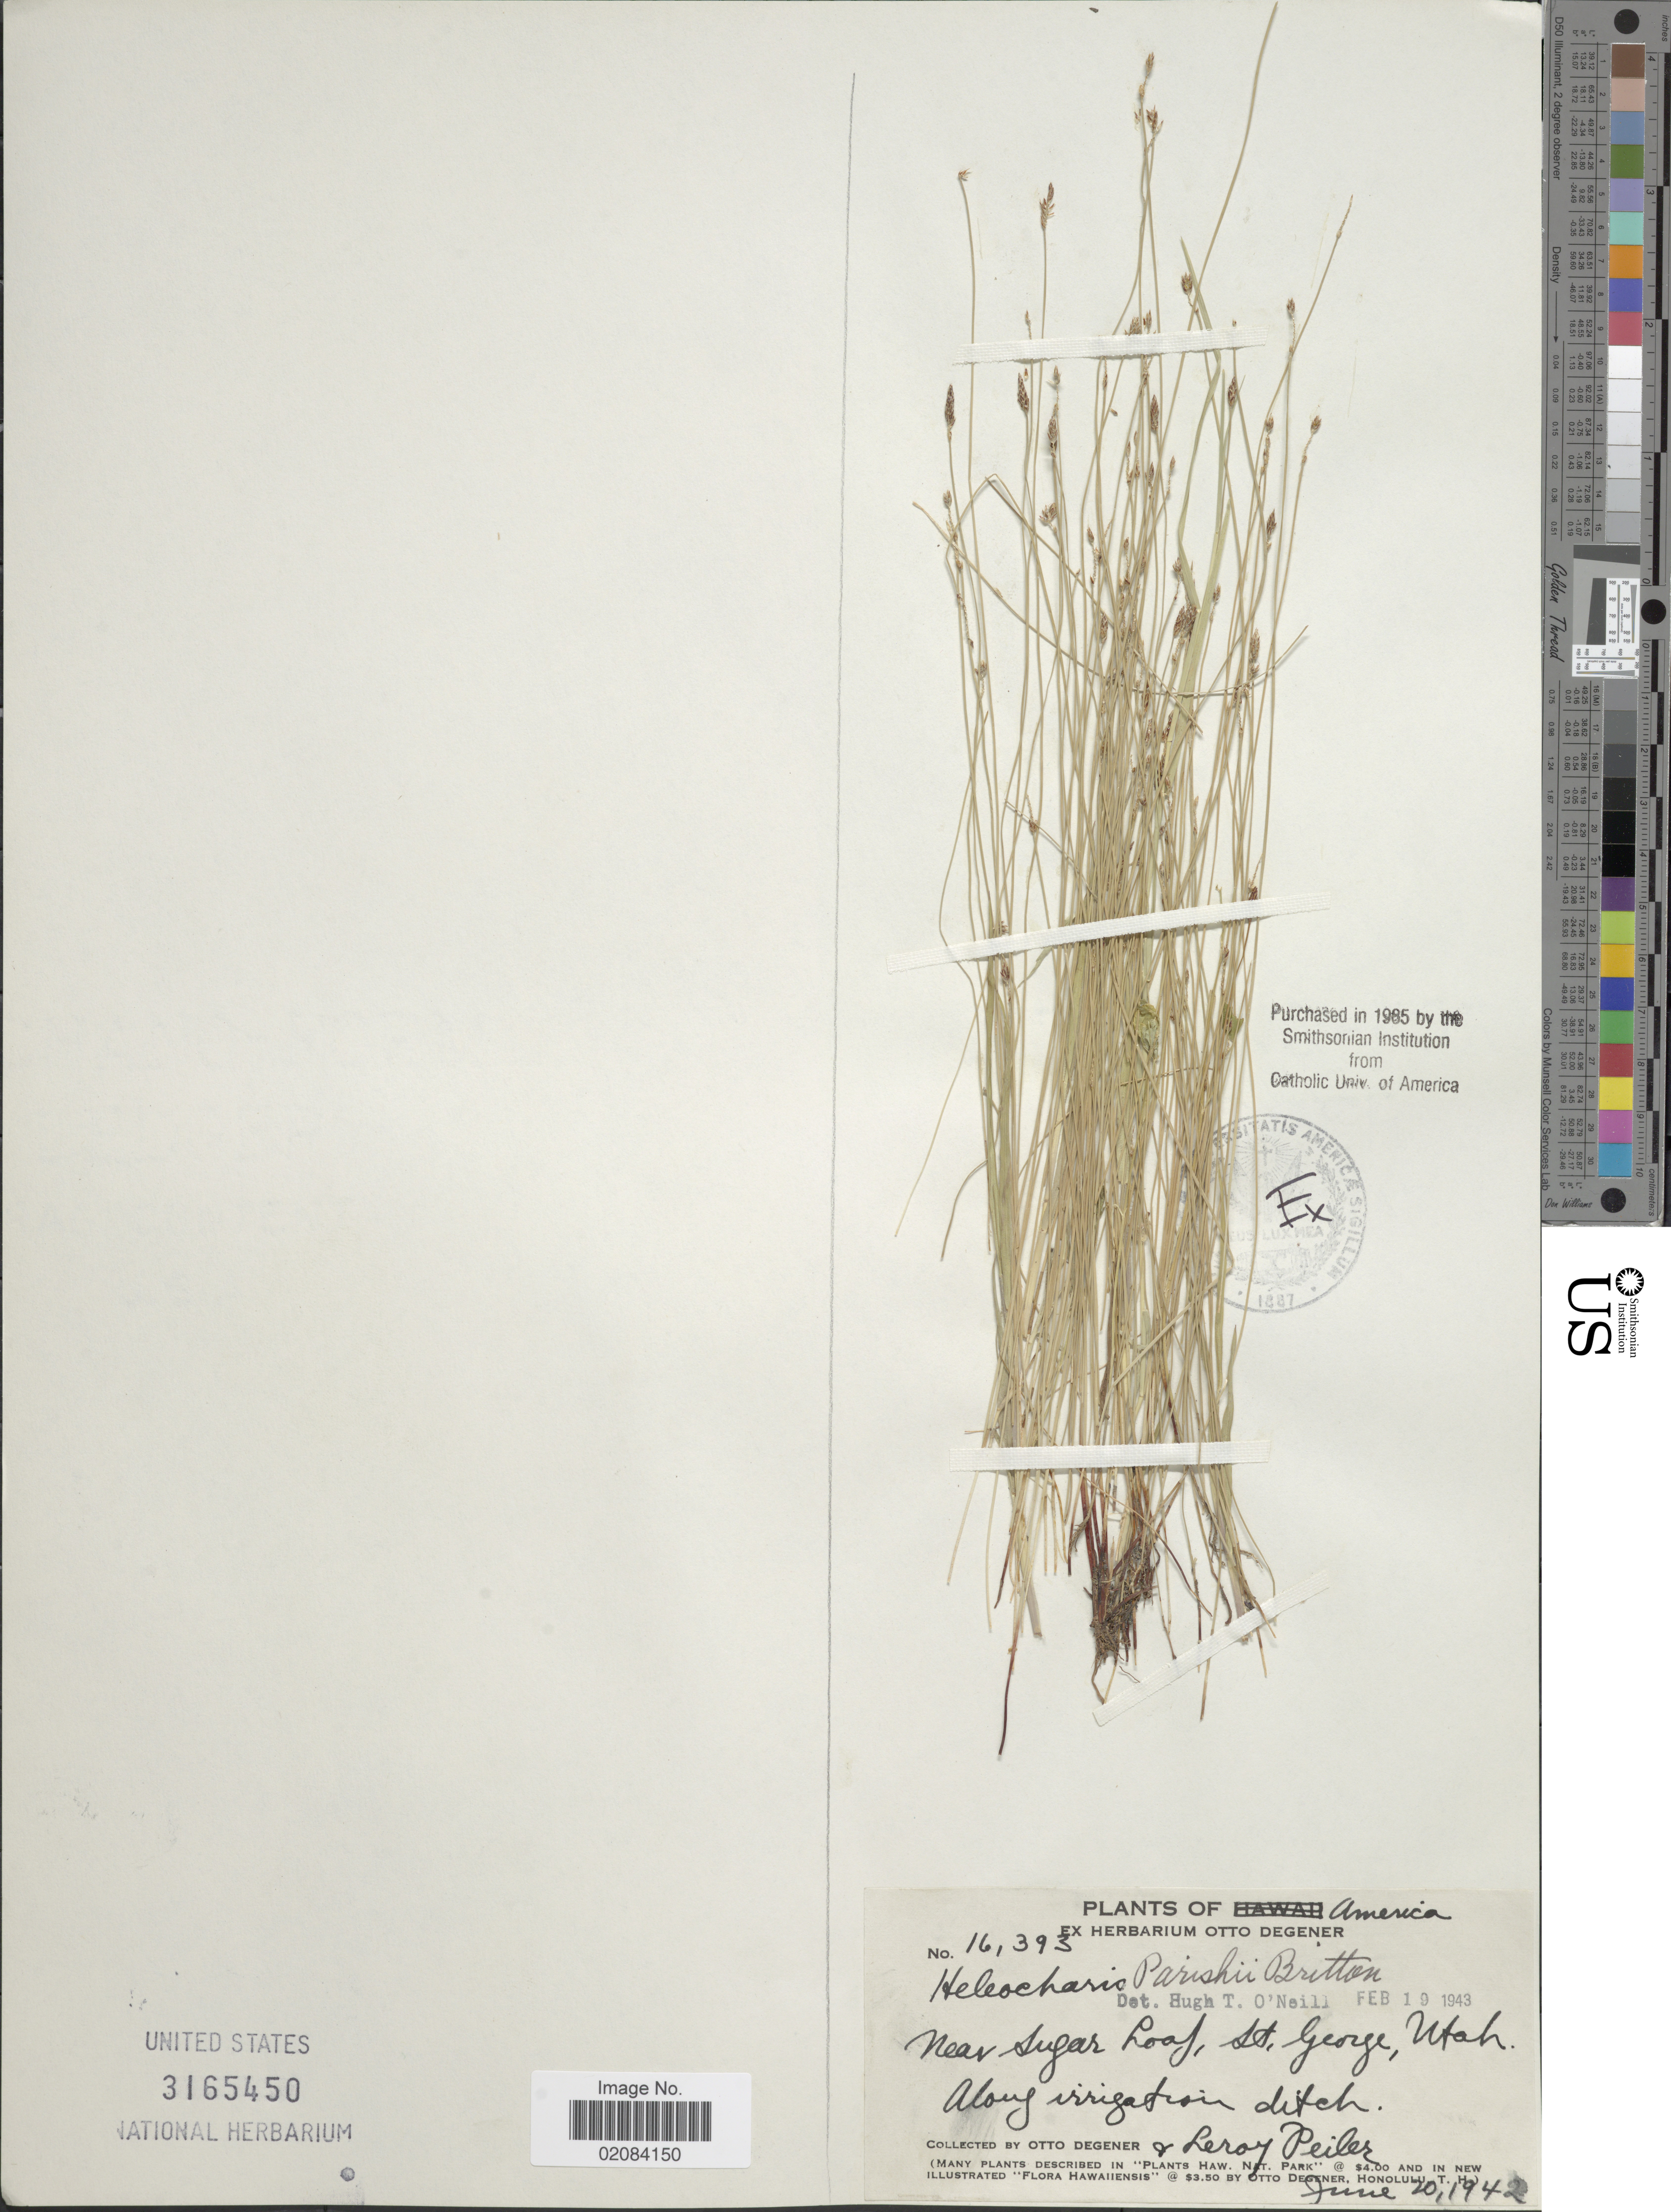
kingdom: Plantae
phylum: Tracheophyta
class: Liliopsida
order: Poales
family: Cyperaceae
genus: Eleocharis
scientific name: Eleocharis parishii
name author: Britton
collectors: O. Degener & L. Peiler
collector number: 16393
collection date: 1942-06-20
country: United States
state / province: Utah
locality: America, near sugar Loaf, St.George, Utah. along irrigation ditch.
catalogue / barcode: US 3165450